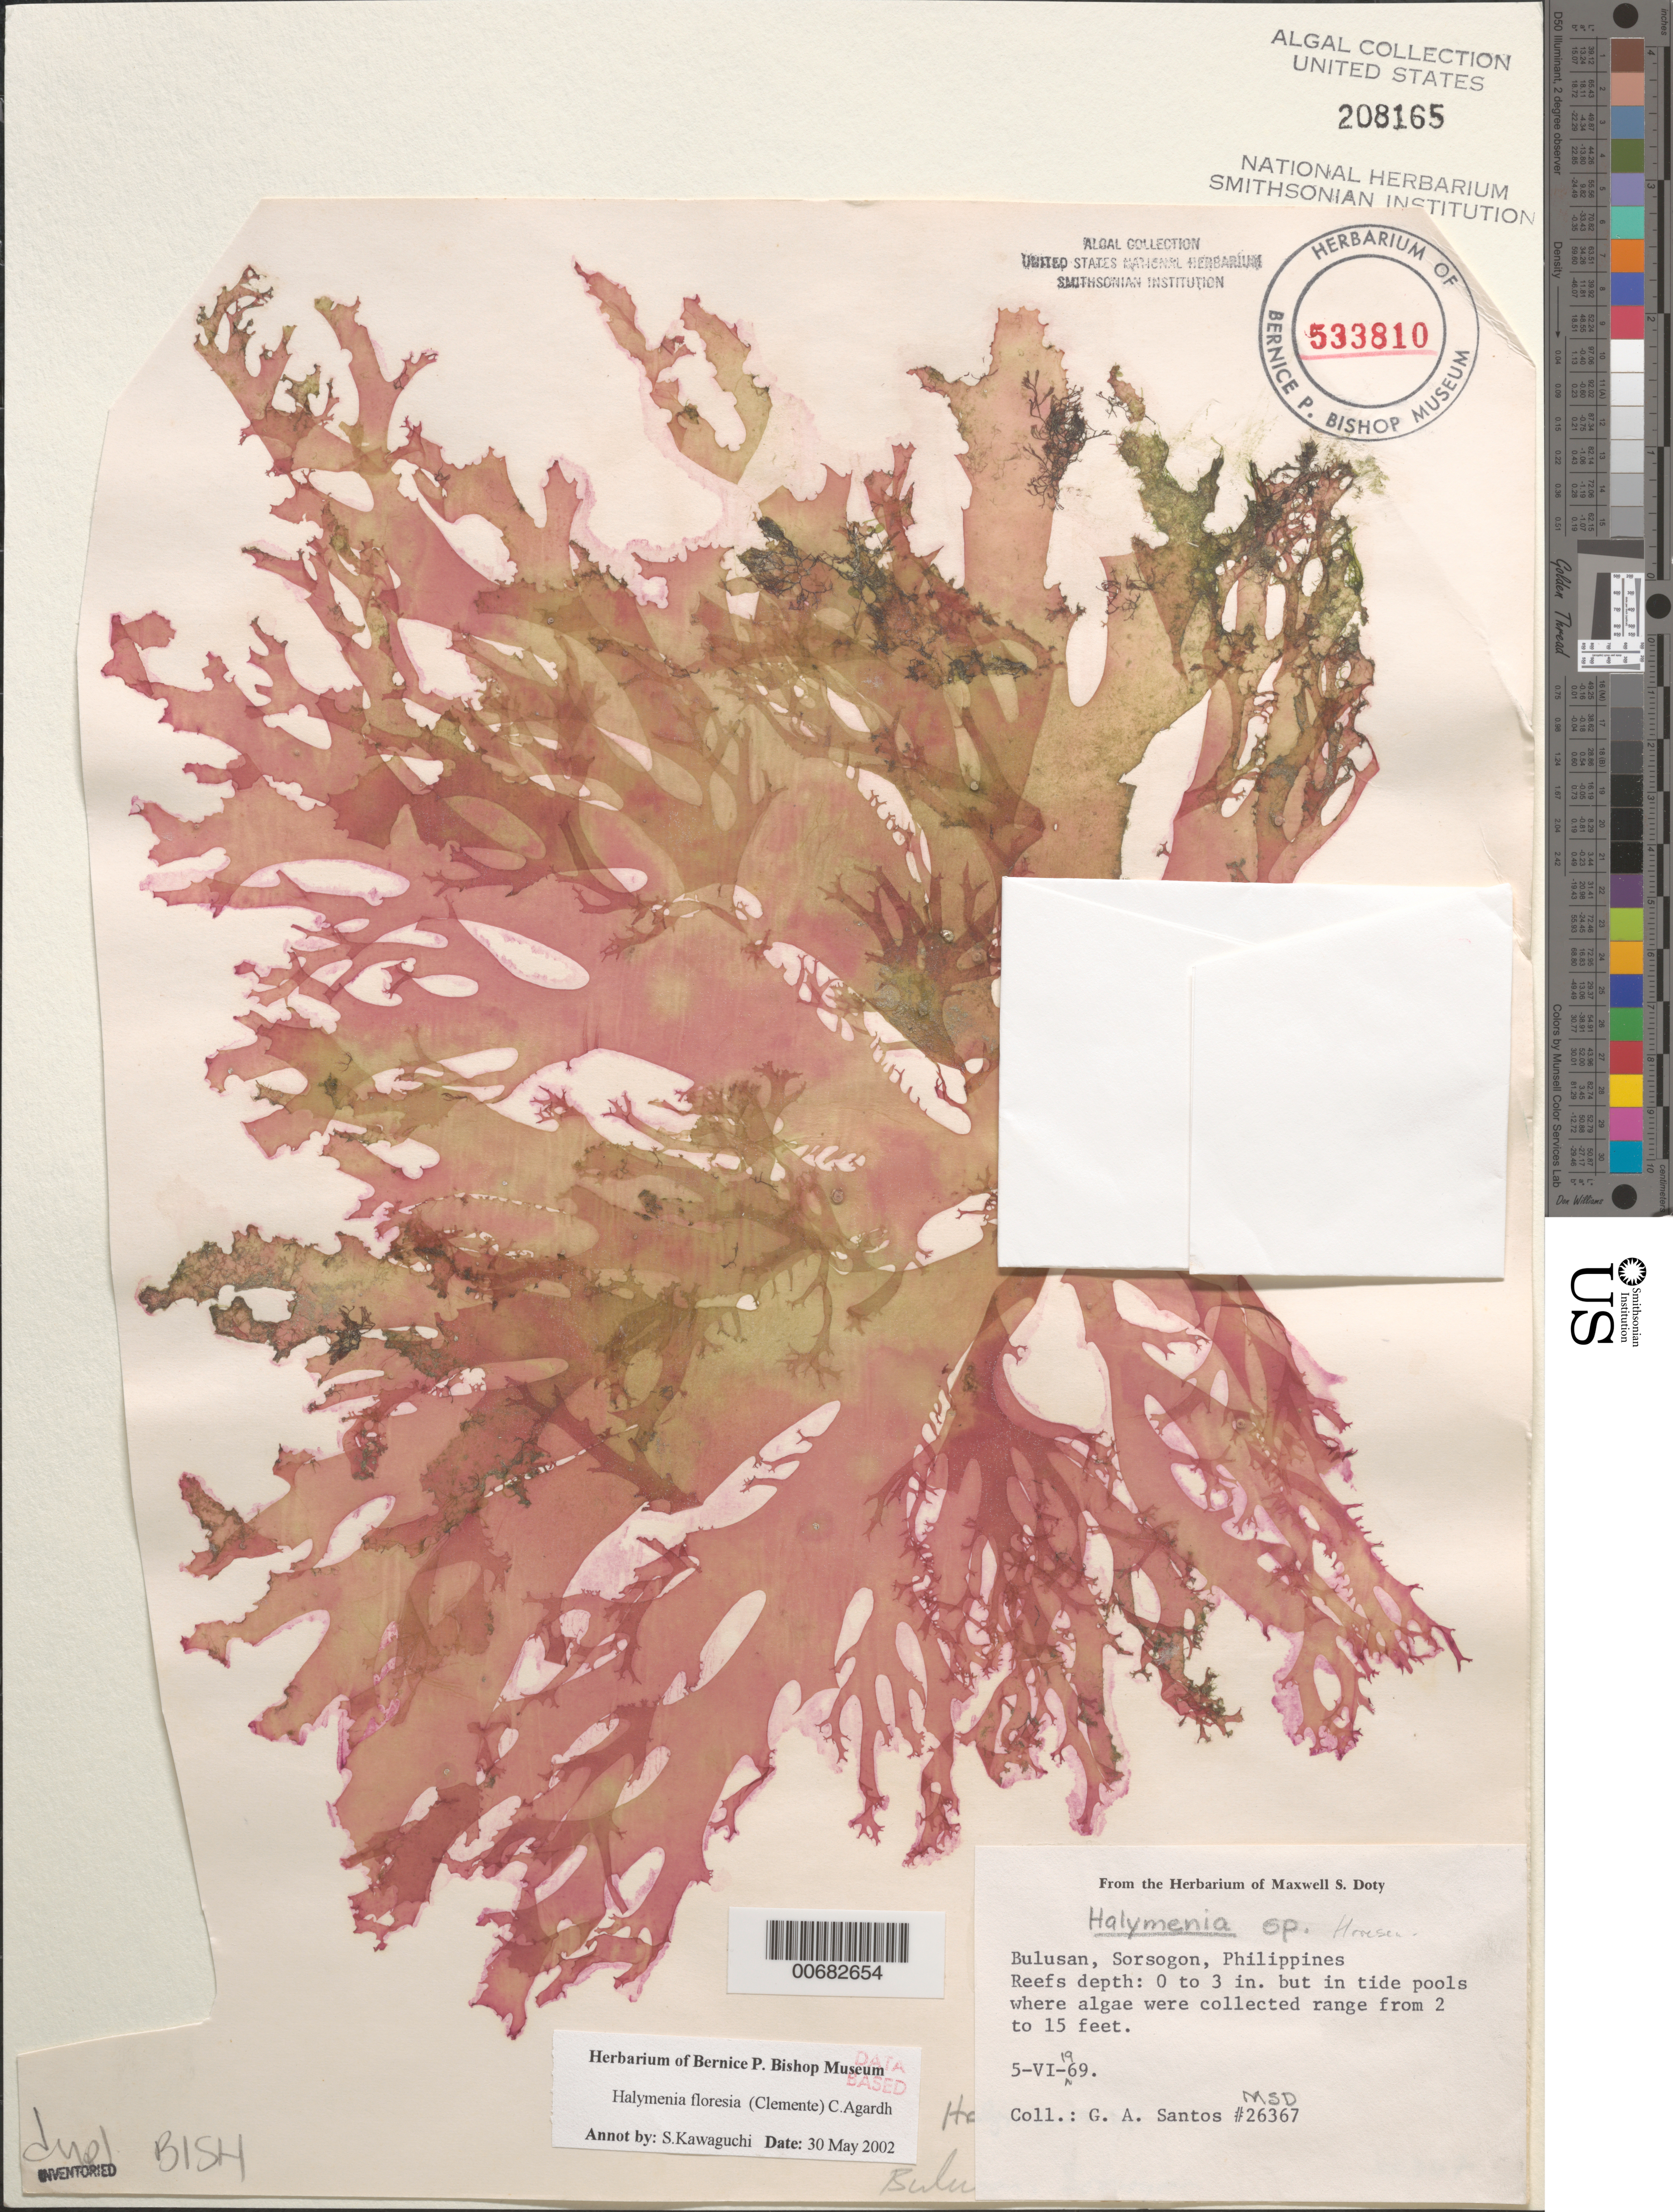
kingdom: Plantae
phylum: Rhodophyta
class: Florideophyceae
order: Halymeniales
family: Halymeniaceae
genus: Halymenia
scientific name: Halymenia floresii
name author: (Clemente) C. Agardh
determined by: Kawaguchi, S.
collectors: G. Santos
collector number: MSD 26367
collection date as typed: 05 Jun 1969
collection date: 1969-06-05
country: Philippines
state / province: Bicol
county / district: Sorsogon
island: Luzon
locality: Bulusan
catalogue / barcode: US 208165